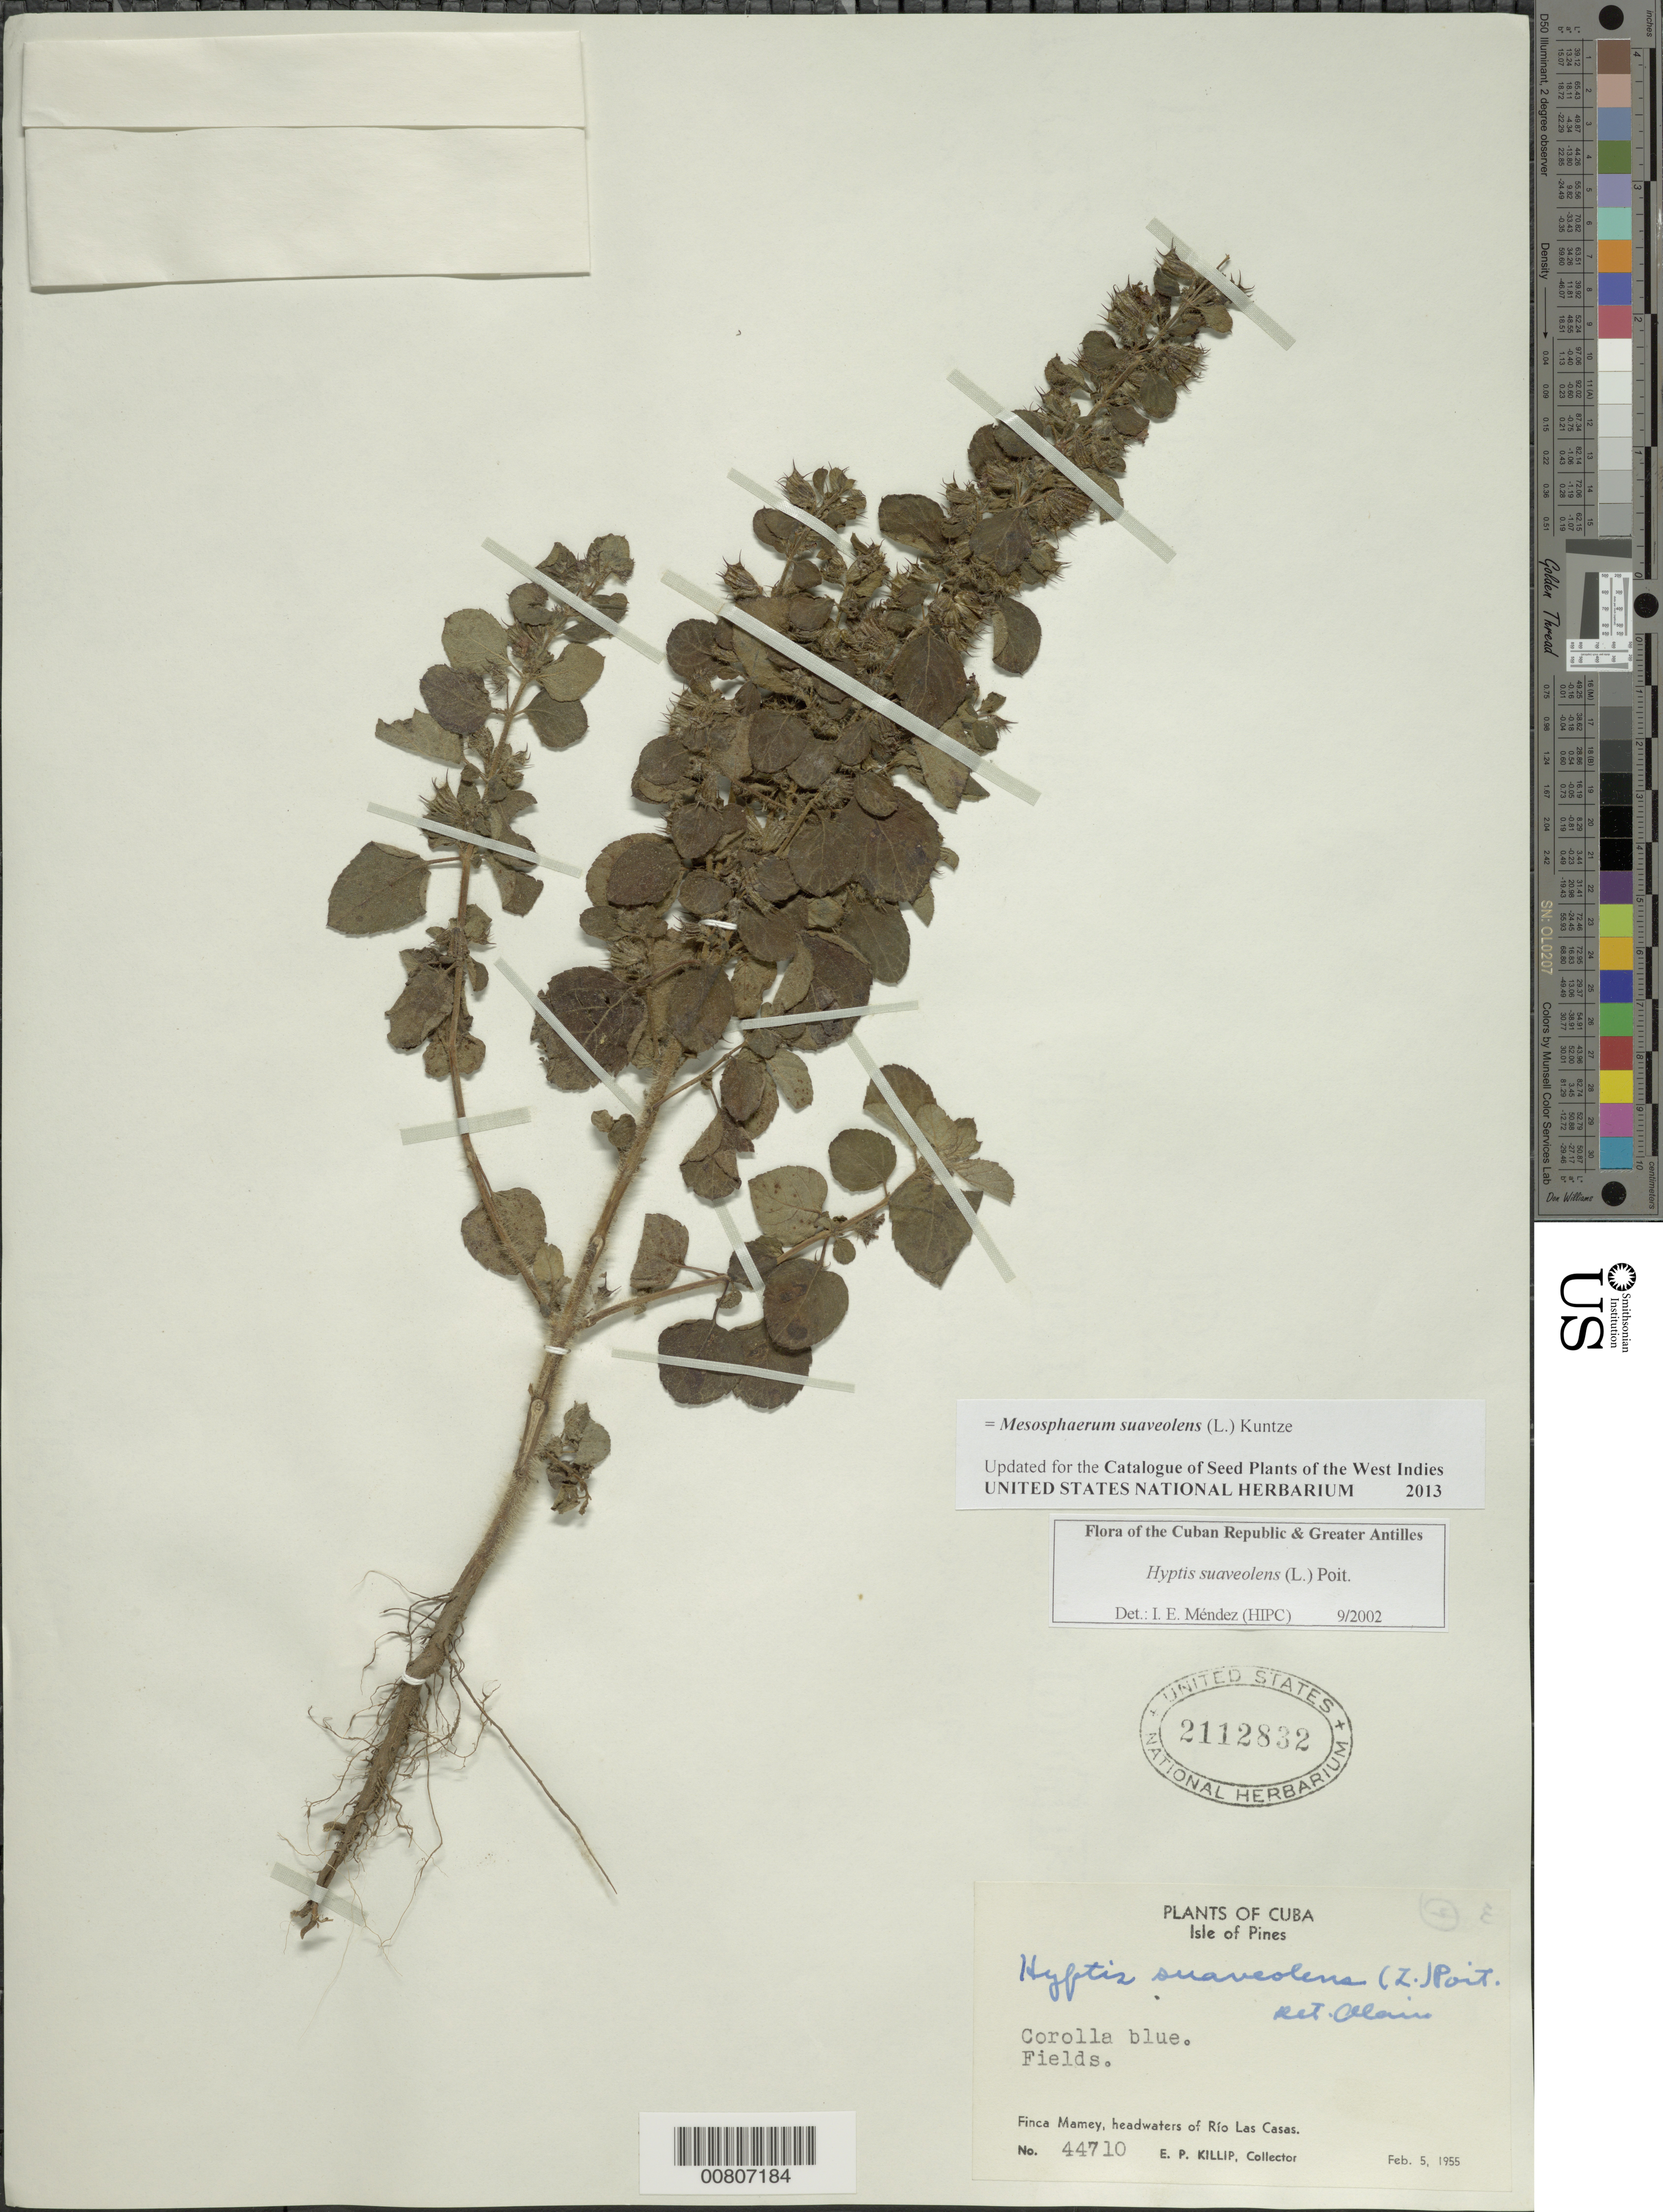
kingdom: Plantae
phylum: Tracheophyta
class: Magnoliopsida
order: Lamiales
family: Lamiaceae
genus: Hyptis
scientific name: Hyptis suaveolens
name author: (L.) Poit.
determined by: Méndez, Isidro E., (HIPC)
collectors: E. P. Killip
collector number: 44710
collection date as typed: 05 Feb 1955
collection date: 1955-02-05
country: Cuba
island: Isla de la Juventud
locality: Isle of Pines, Finca Mamey, headwaters of Río Las Casas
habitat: Fields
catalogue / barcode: US 2112832